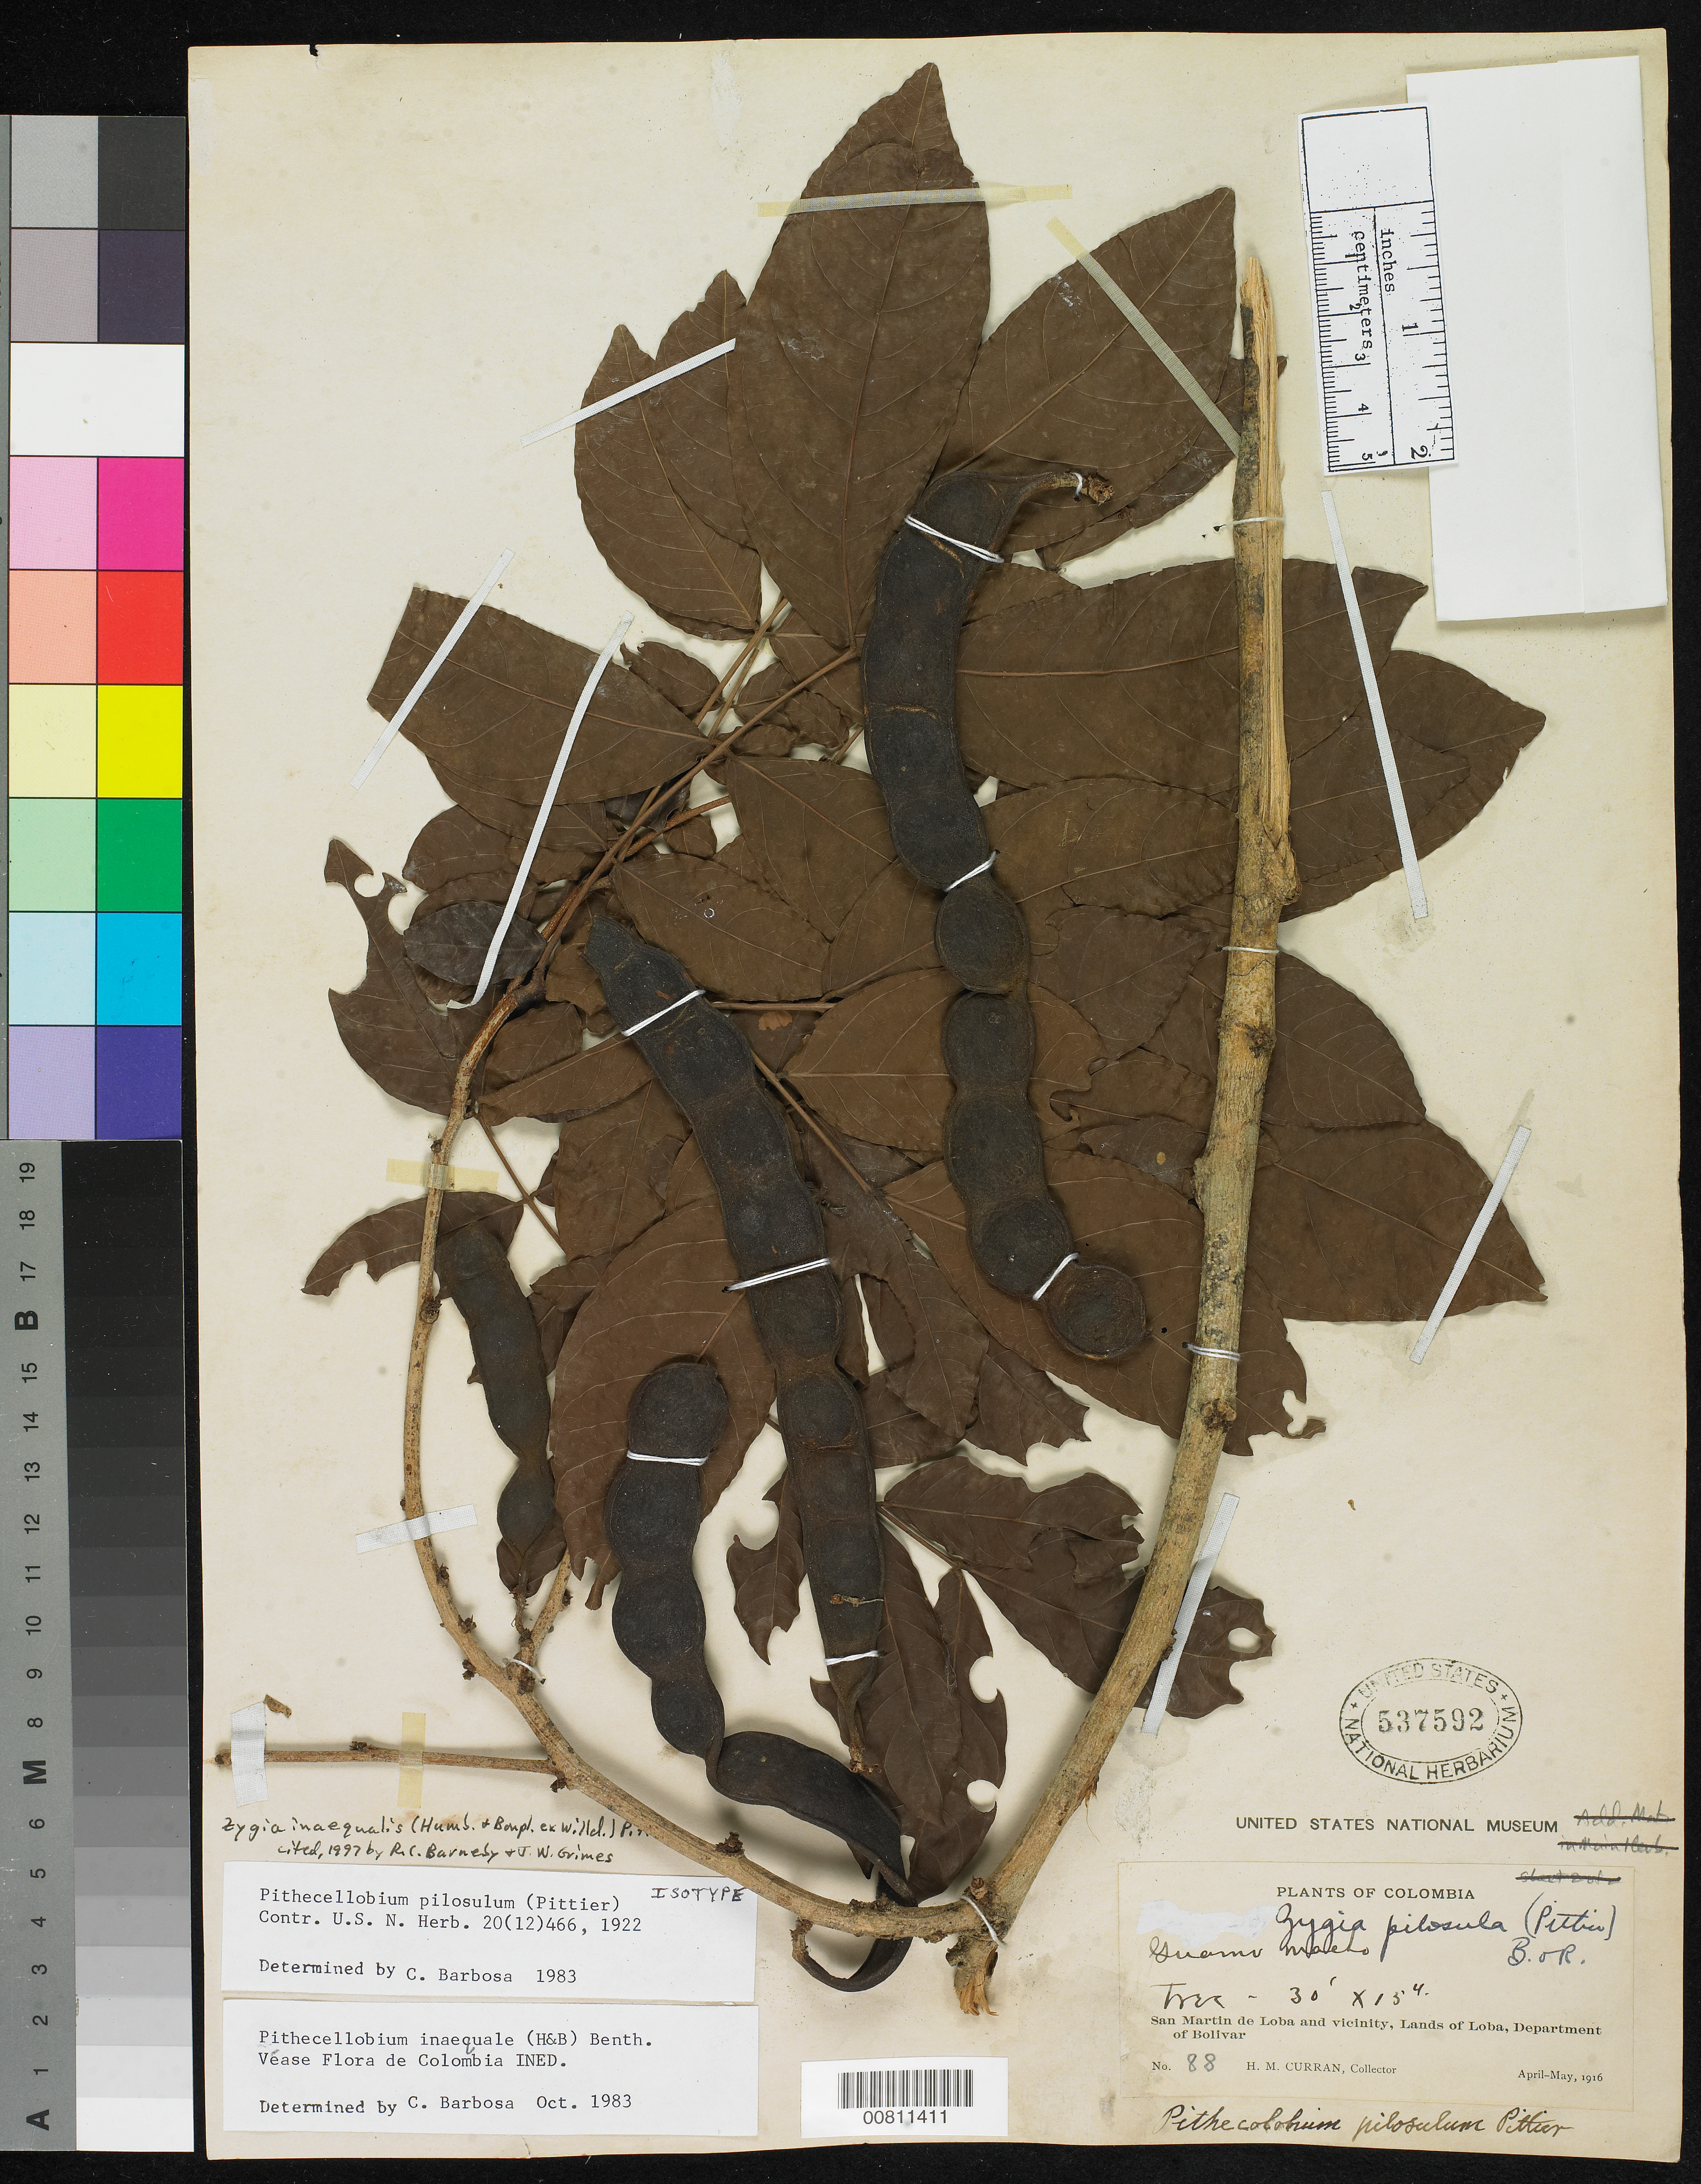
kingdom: Plantae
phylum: Tracheophyta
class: Magnoliopsida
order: Fabales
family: Fabaceae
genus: Pithecellobium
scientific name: Pithecellobium pilosulum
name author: Pittier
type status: Isotype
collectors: H. M. Curran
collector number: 88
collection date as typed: Apr 1916 to -- May 1916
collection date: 1916-04/1916-05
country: Colombia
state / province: Bolívar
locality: San martin de Loba and vicinity, Lands of Loba, Department of Bolivar.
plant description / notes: Cited by Barneby & Grimes, 1997.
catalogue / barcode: US 537592